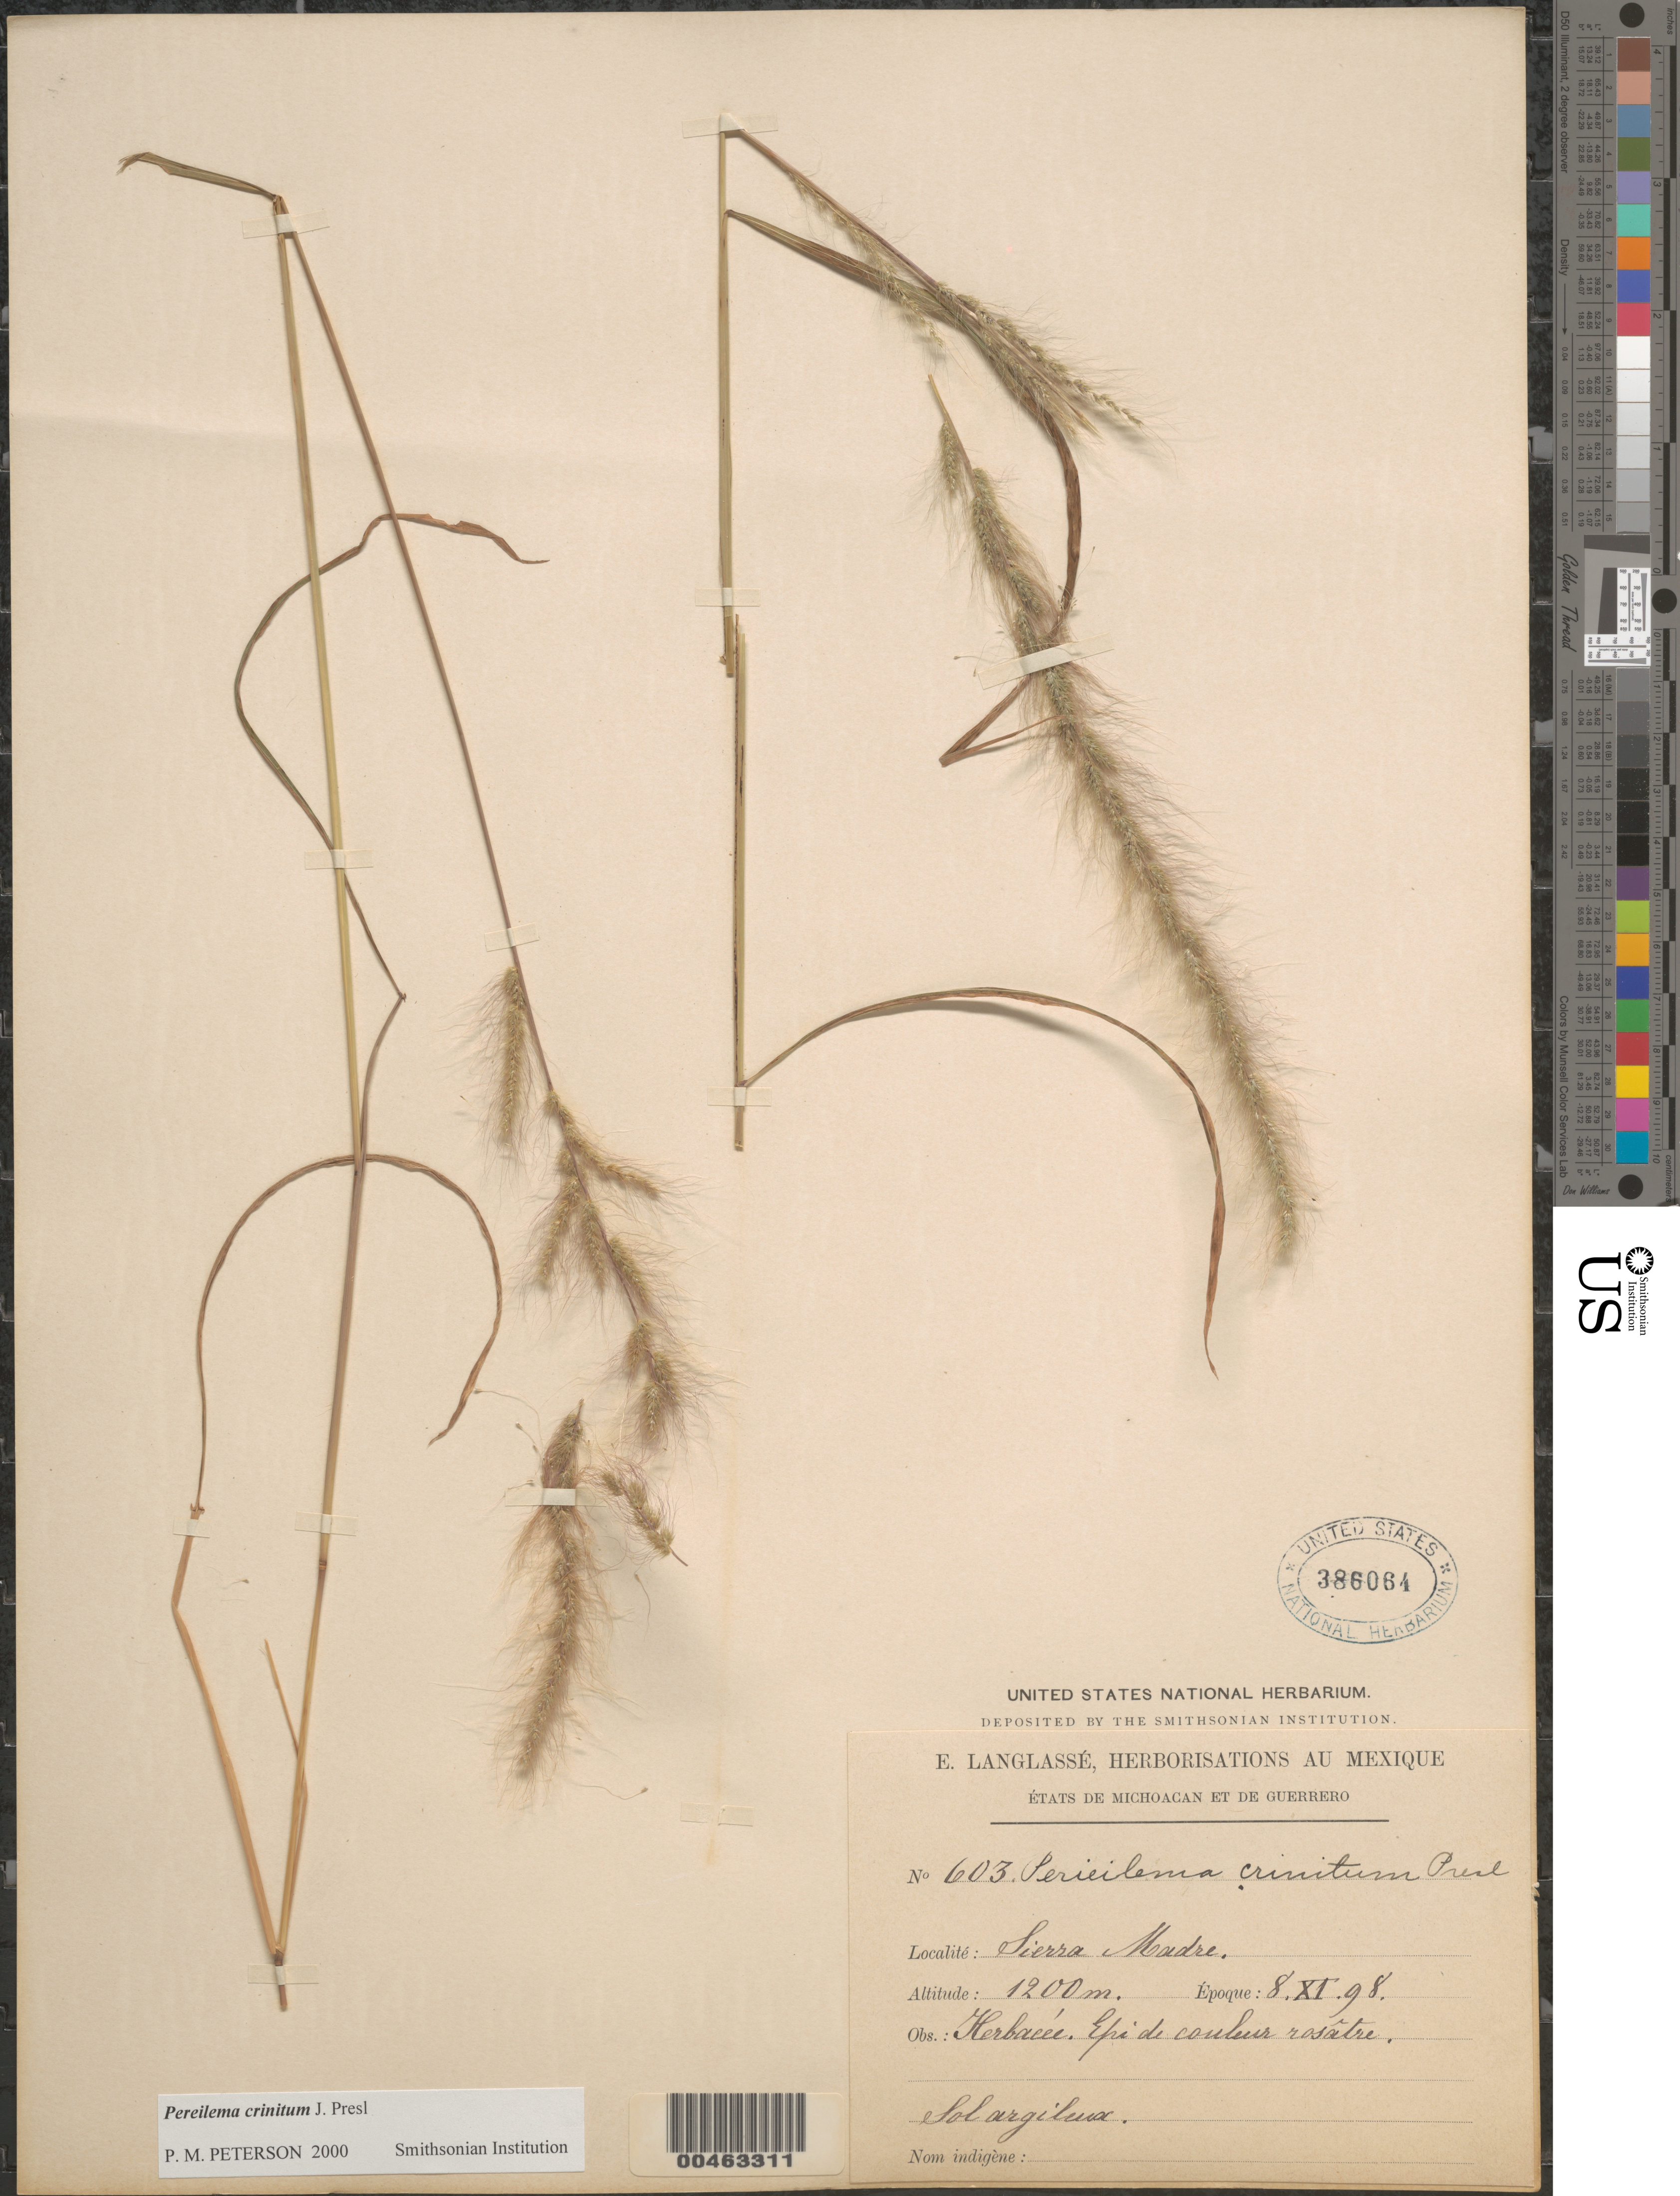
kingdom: Plantae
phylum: Tracheophyta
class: Liliopsida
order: Poales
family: Poaceae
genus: Pereilema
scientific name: Pereilema crinitum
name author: J. Presl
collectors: E. Langlassé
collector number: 603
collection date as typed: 8 Nov 1898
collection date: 1898-11-08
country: Mexico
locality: Sierra Madre, states of Michoacan and Guerrero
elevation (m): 1200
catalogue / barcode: US 386064